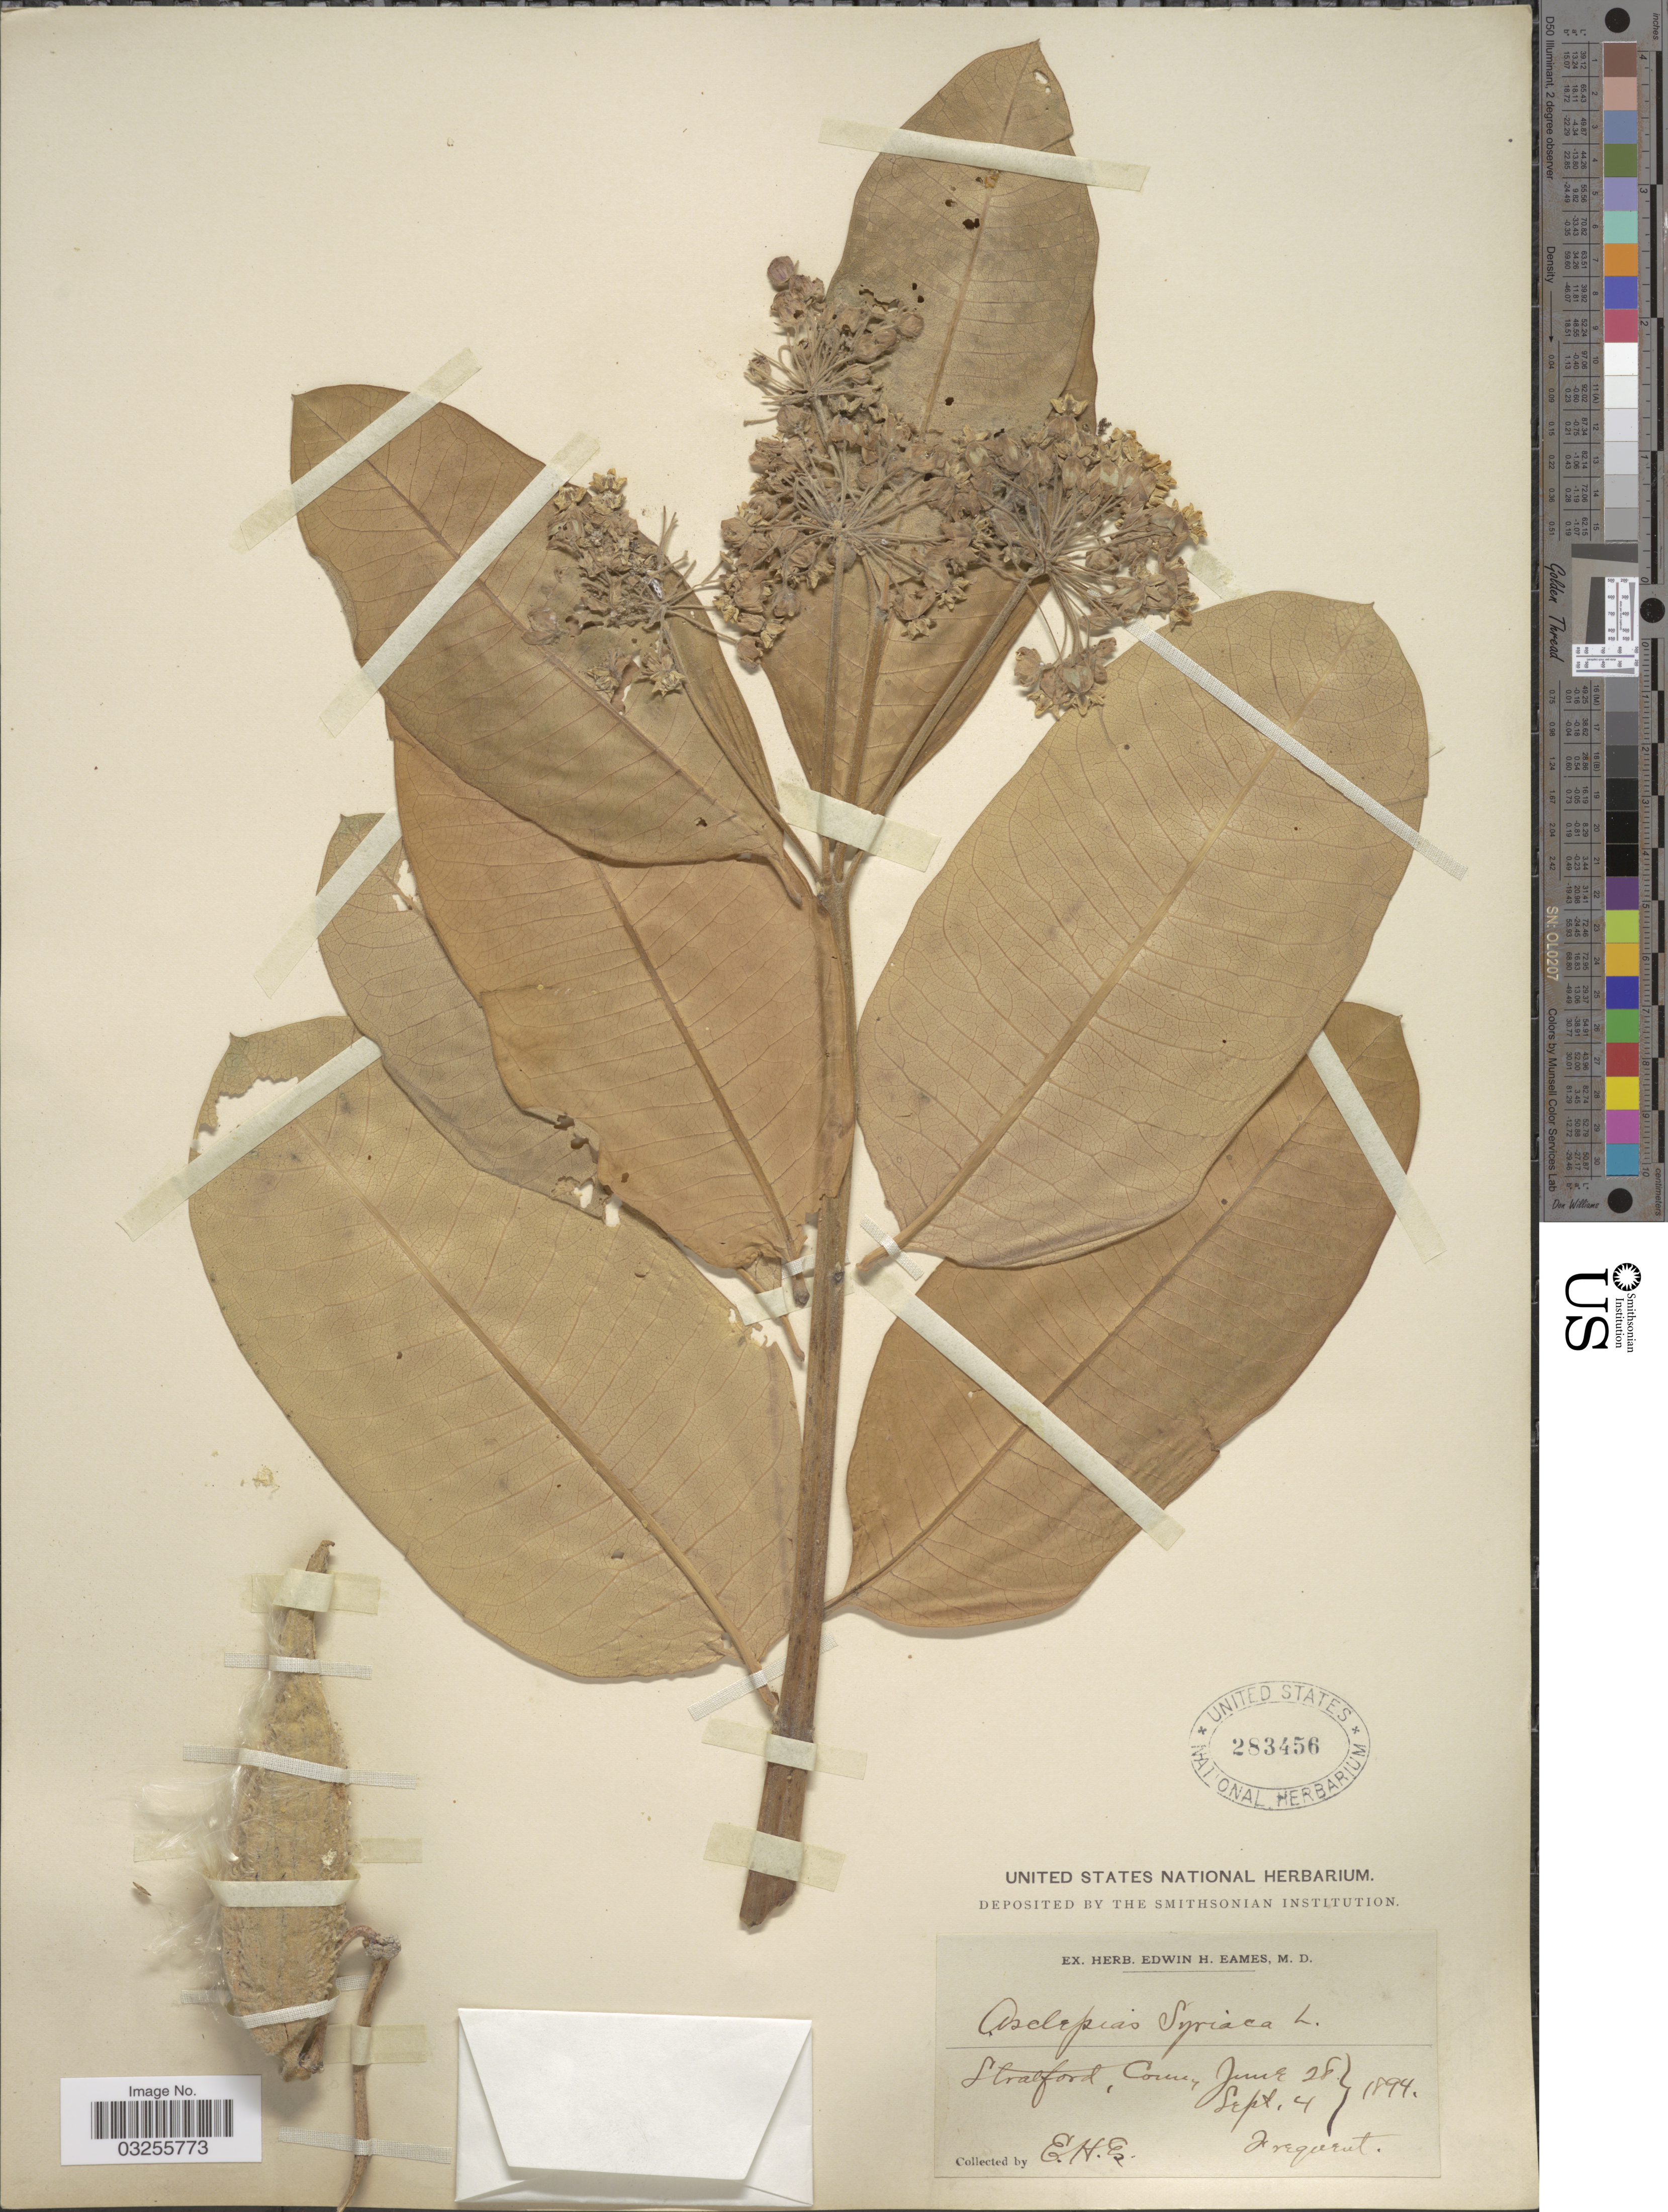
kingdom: Plantae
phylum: Tracheophyta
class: Magnoliopsida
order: Gentianales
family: Apocynaceae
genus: Asclepias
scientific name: Asclepias syriaca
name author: L.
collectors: E. H. Eames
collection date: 1894-06-28/1894-09-04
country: United States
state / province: Connecticut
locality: Stratford, Conn. Roadside.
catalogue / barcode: US 283456